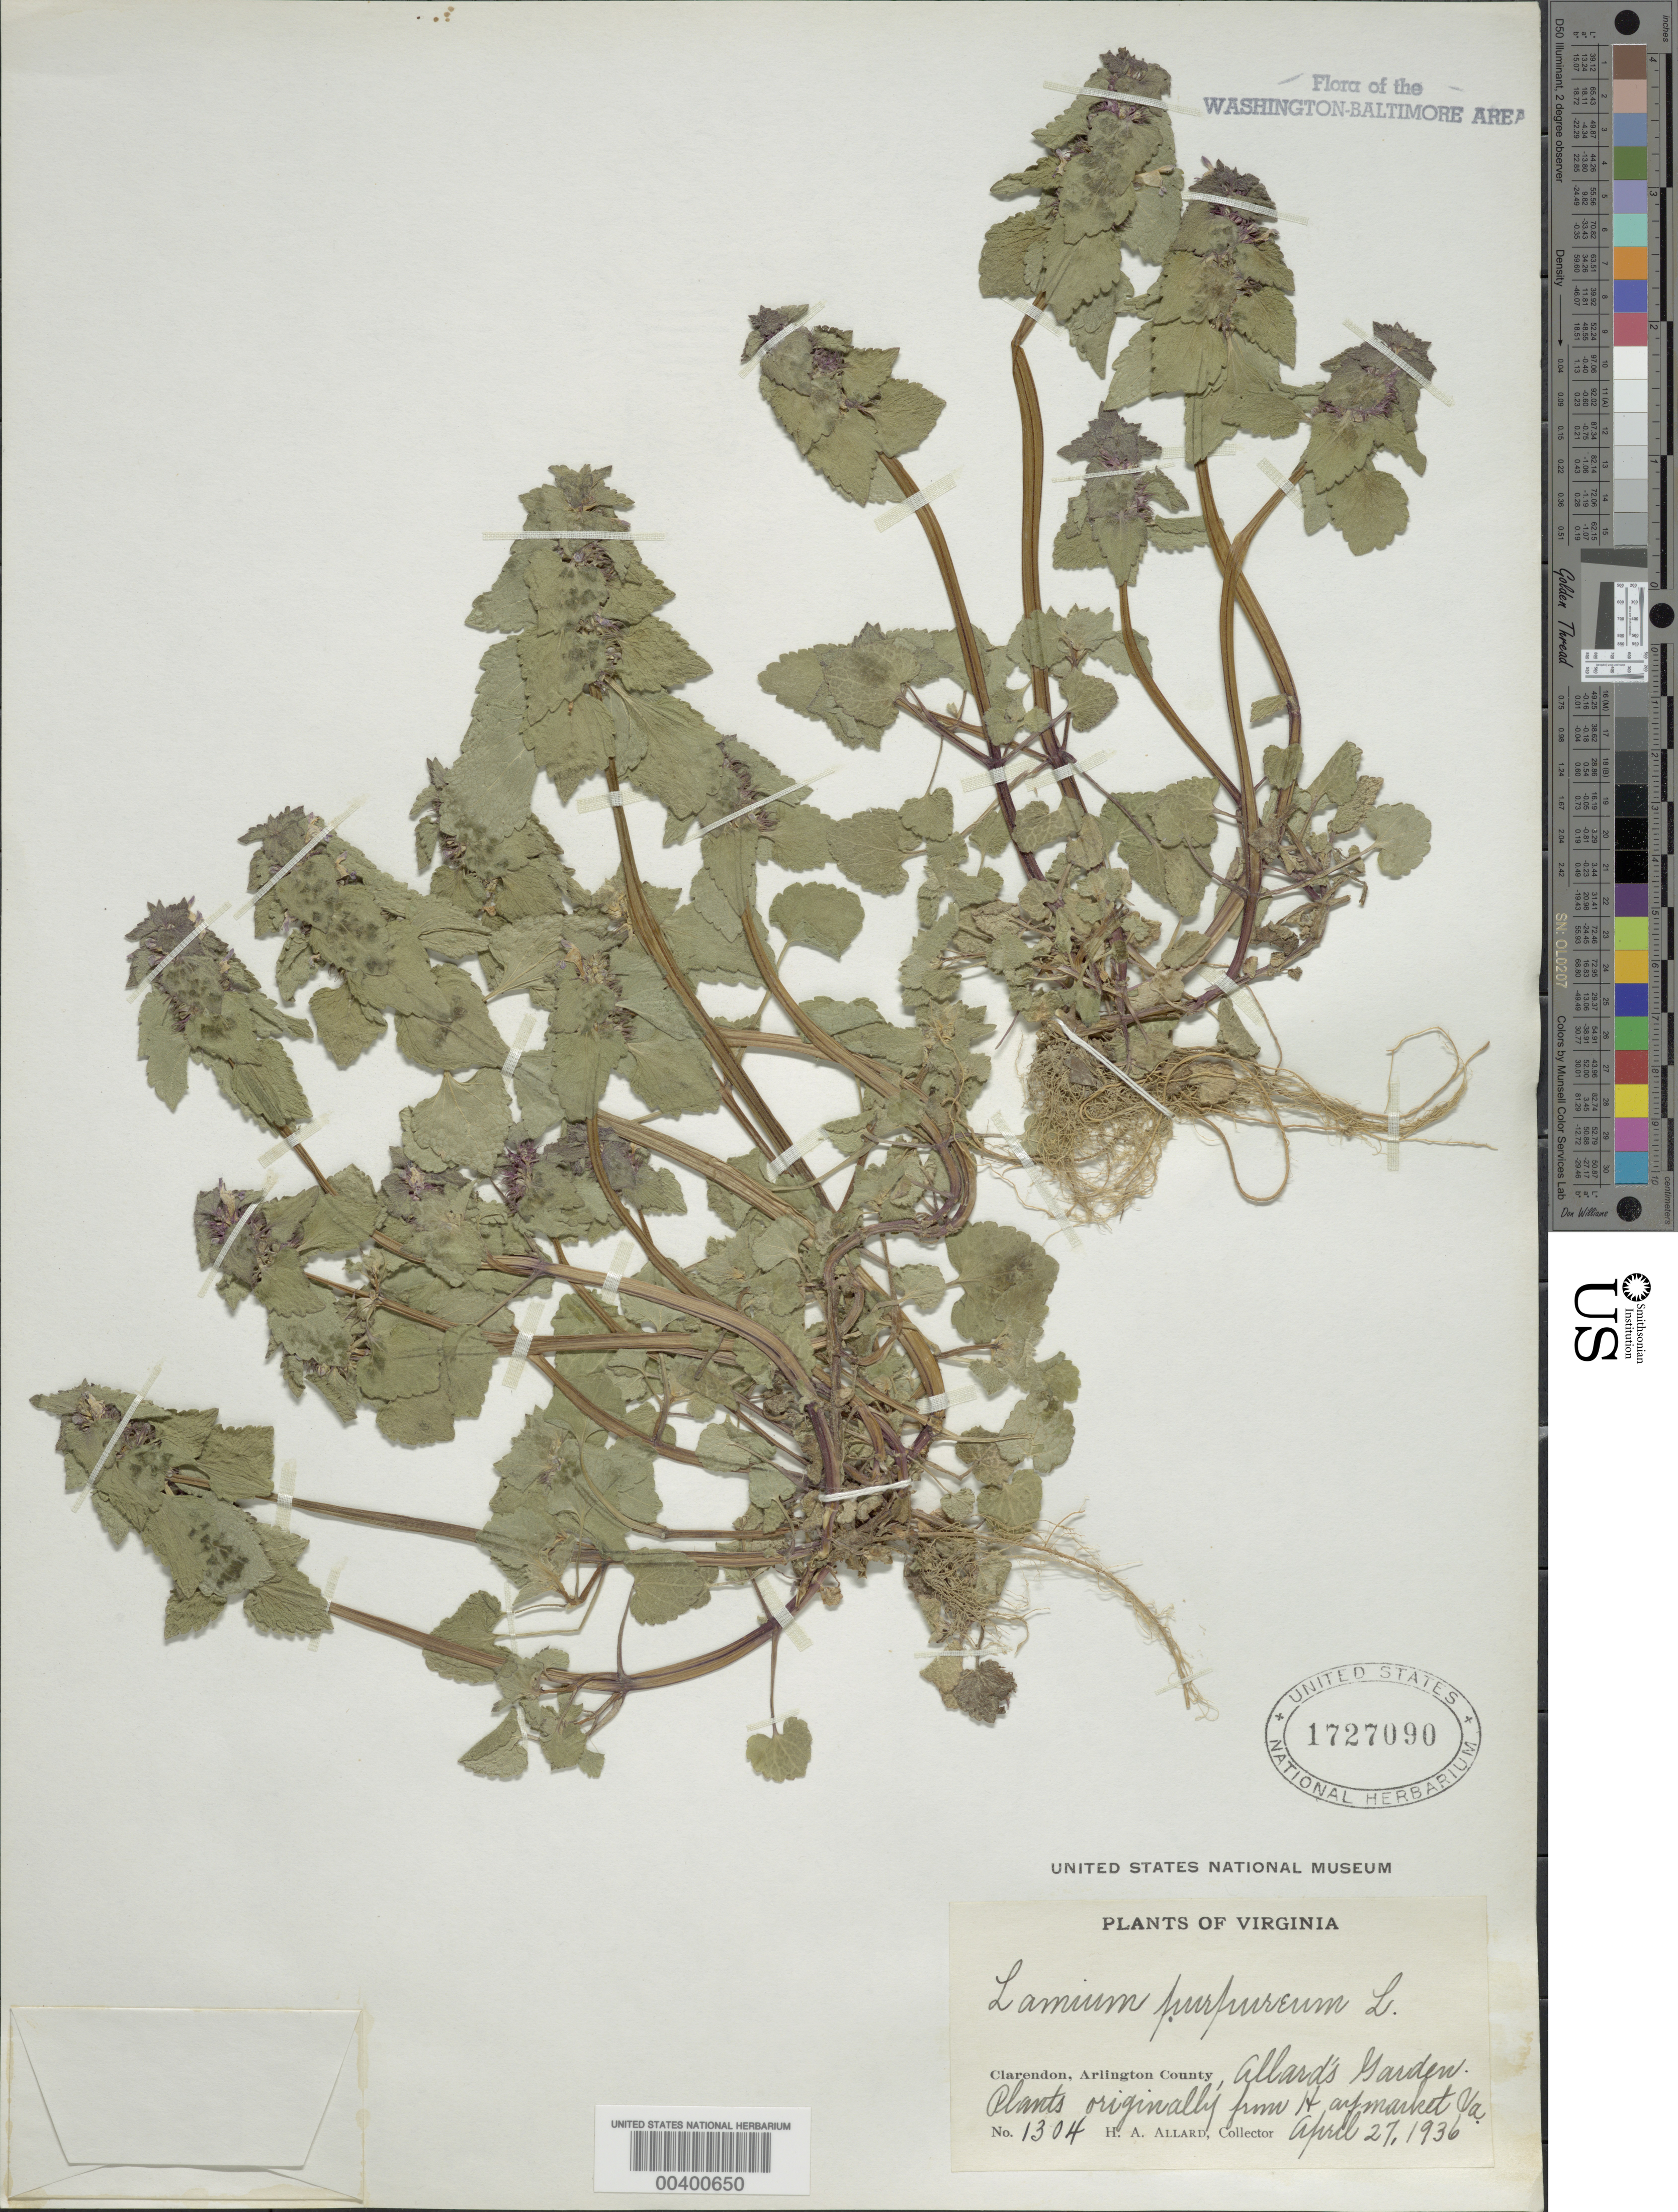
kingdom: Plantae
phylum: Tracheophyta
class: Magnoliopsida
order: Lamiales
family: Lamiaceae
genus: Lamium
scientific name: Lamium purpureum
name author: L.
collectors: H. A. Allard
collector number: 1304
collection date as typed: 27 Apr 1936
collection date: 1936-04-27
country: United States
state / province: Virginia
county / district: Arlington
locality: Allards Garden, Clarendon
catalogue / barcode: US 1727090